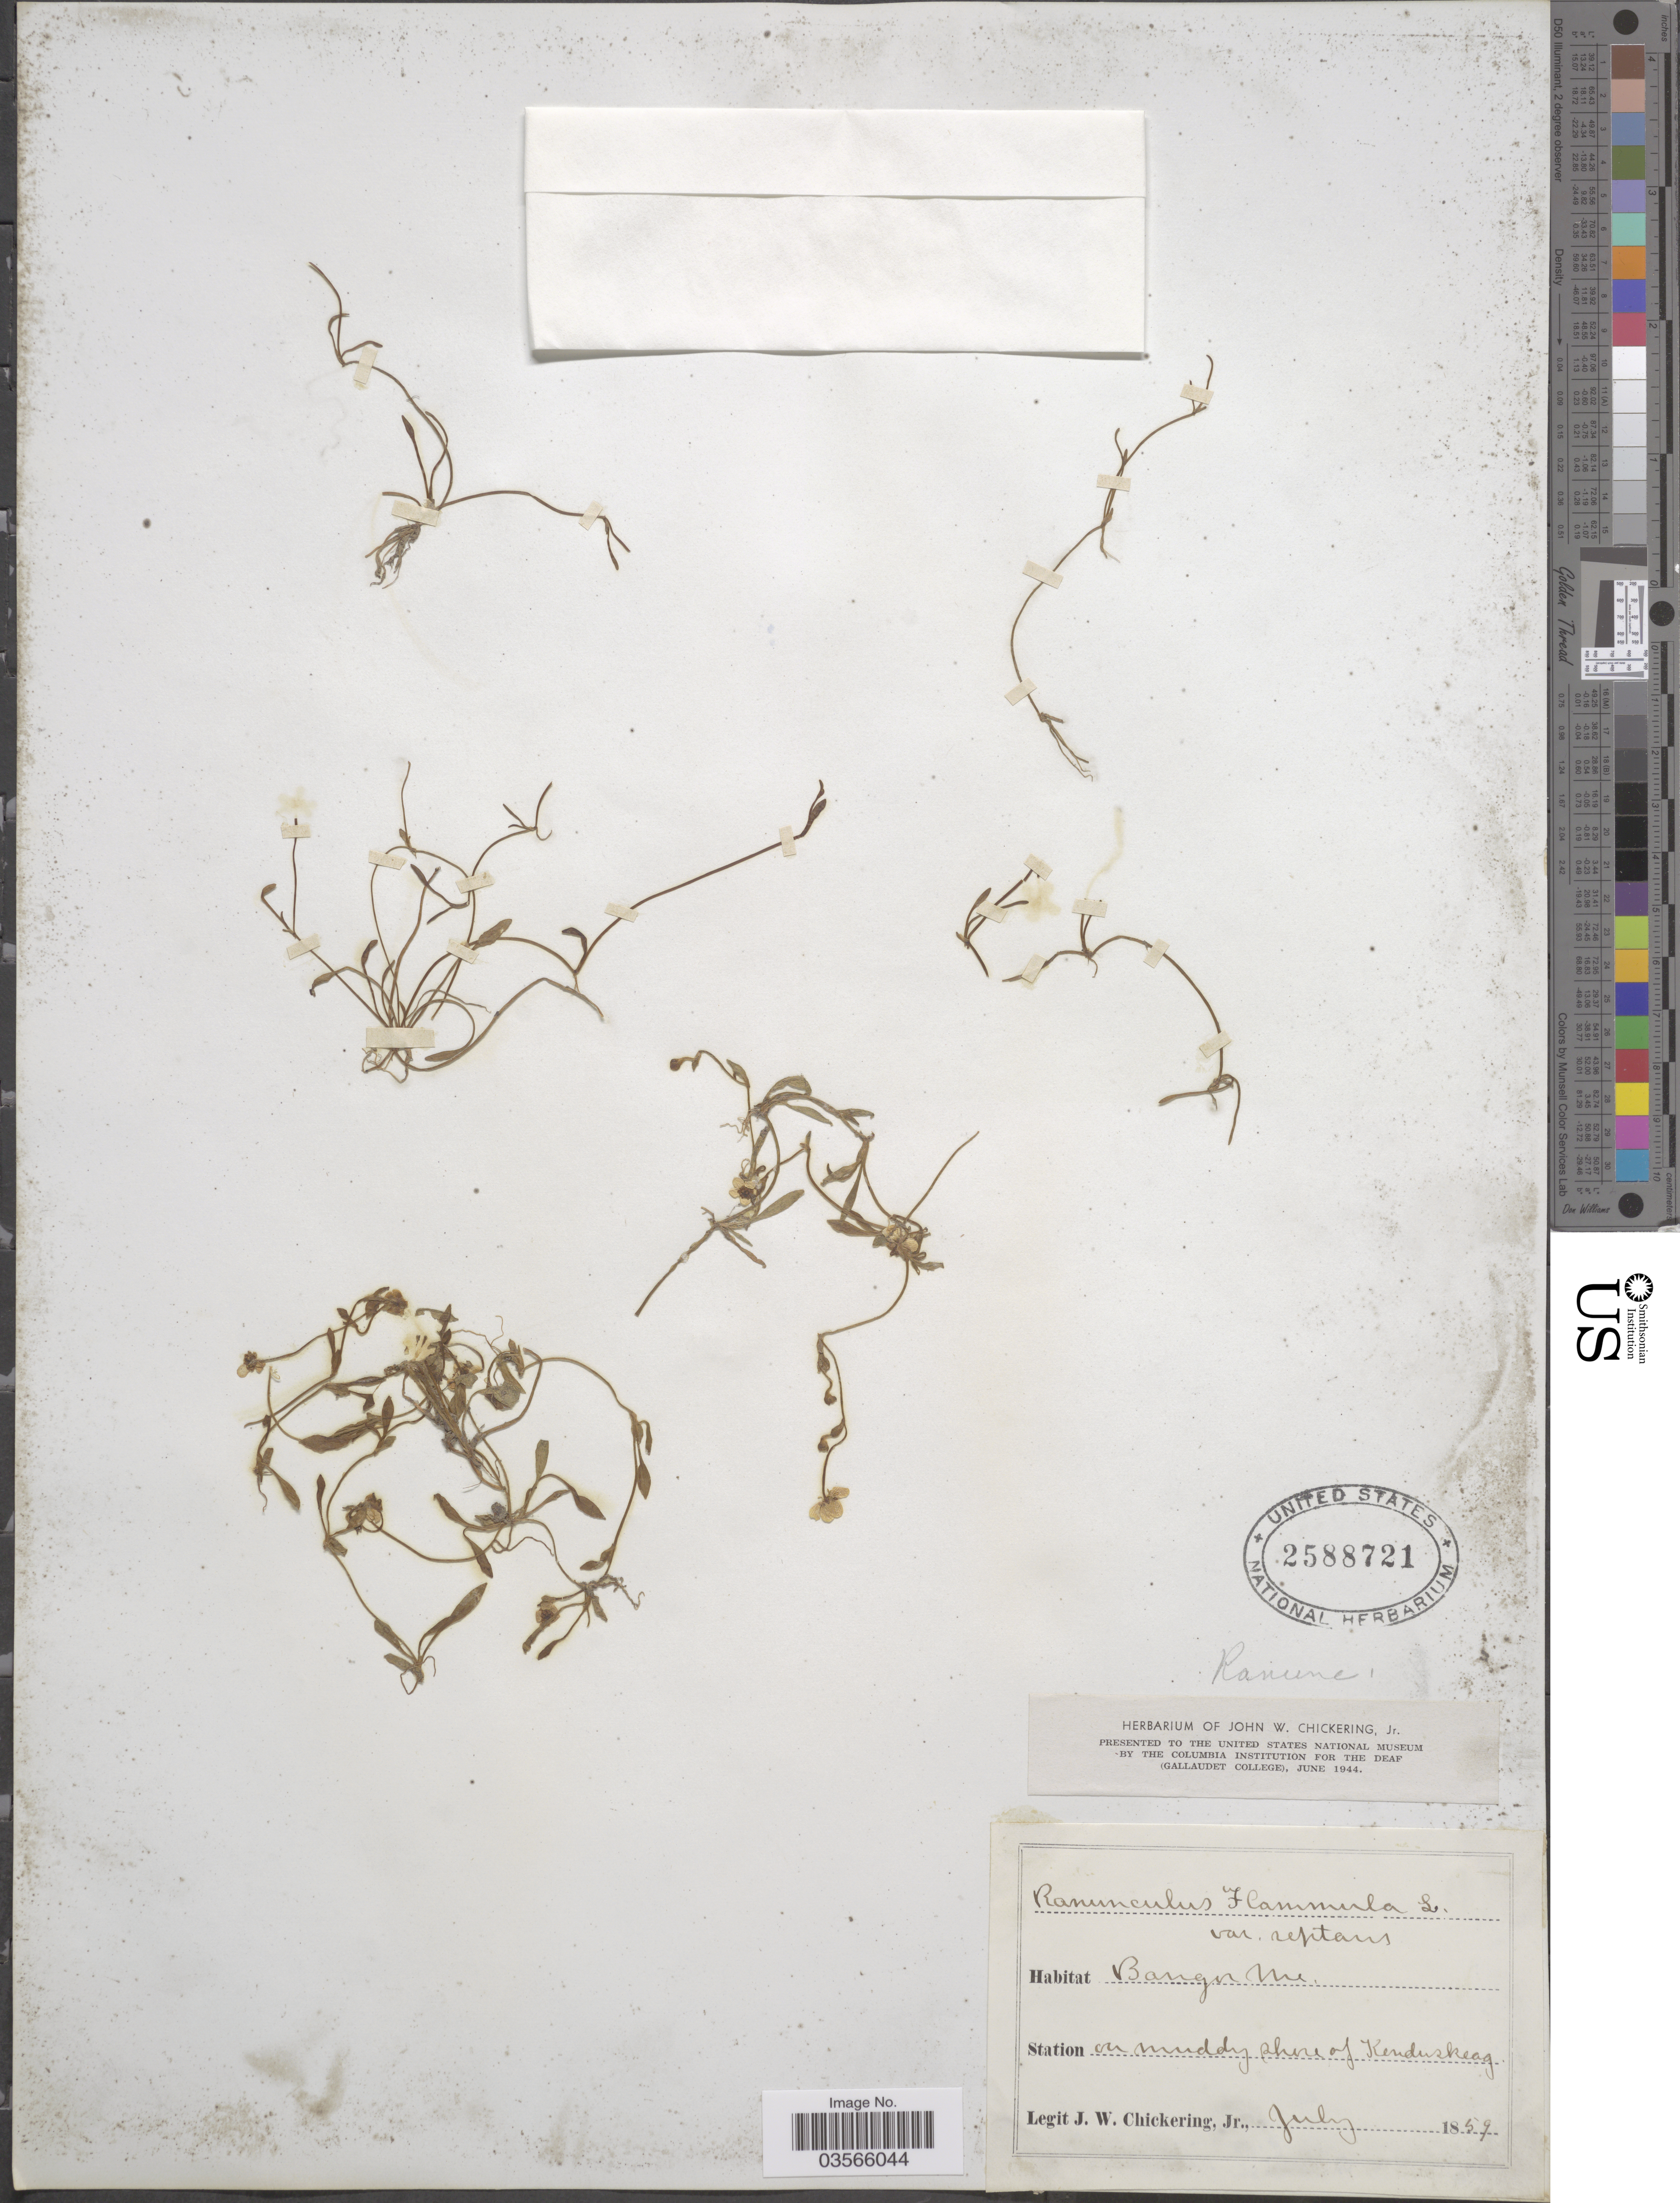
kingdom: Plantae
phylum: Tracheophyta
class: Magnoliopsida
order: Ranunculales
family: Ranunculaceae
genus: Ranunculus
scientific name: Ranunculus flammula var. filiformis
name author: (Michx.) Hook.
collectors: J. Chickering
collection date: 1859-07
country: United States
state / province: Maine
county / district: Penobscot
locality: Bangor. On muddy shore of Kenduskeag.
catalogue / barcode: US 2588721